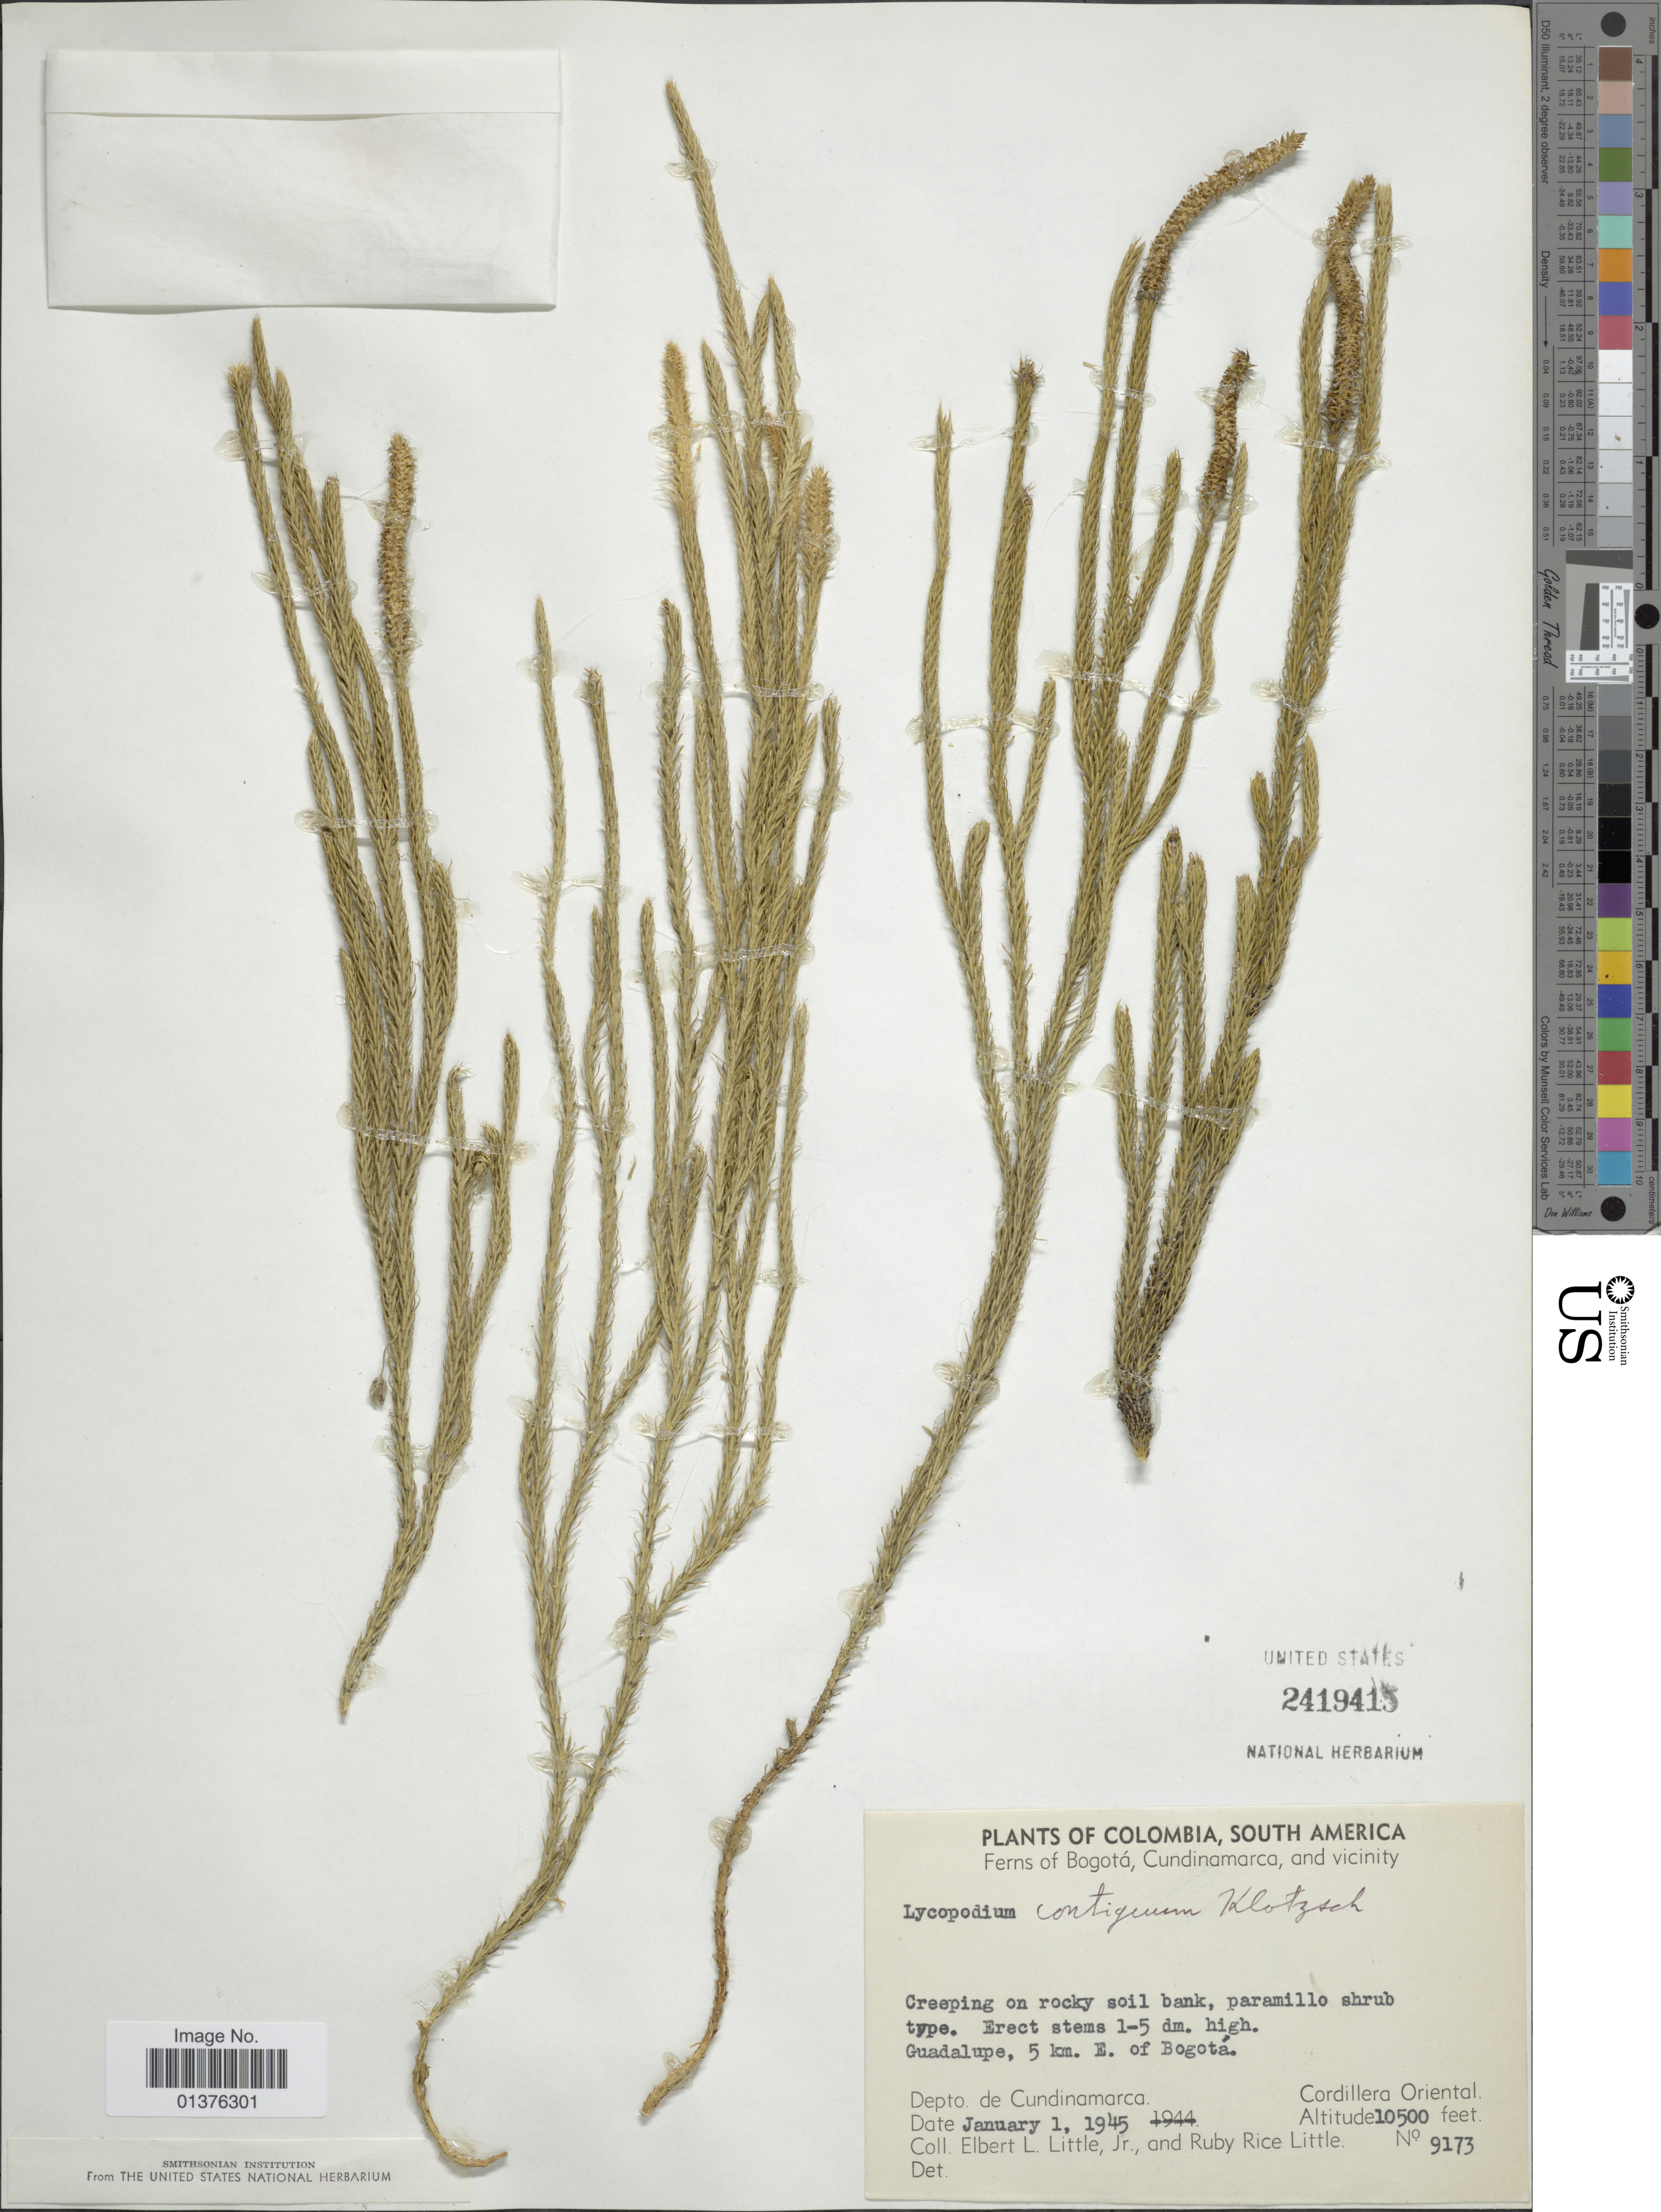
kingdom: Plantae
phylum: Tracheophyta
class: Lycopodiopsida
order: Lycopodiales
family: Lycopodiaceae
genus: Lycopodium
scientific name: Lycopodium clavatum subsp. contiguum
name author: (Klotzsch) B. Øllg.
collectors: E. L. Little & R. R. Little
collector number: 9173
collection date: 1945-01-01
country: Colombia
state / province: Cundinamarca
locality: Ferns of Bogotá, Guadalupe, 5km E of Bogotá, Cordillera Oriental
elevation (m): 3200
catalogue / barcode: US 2419415